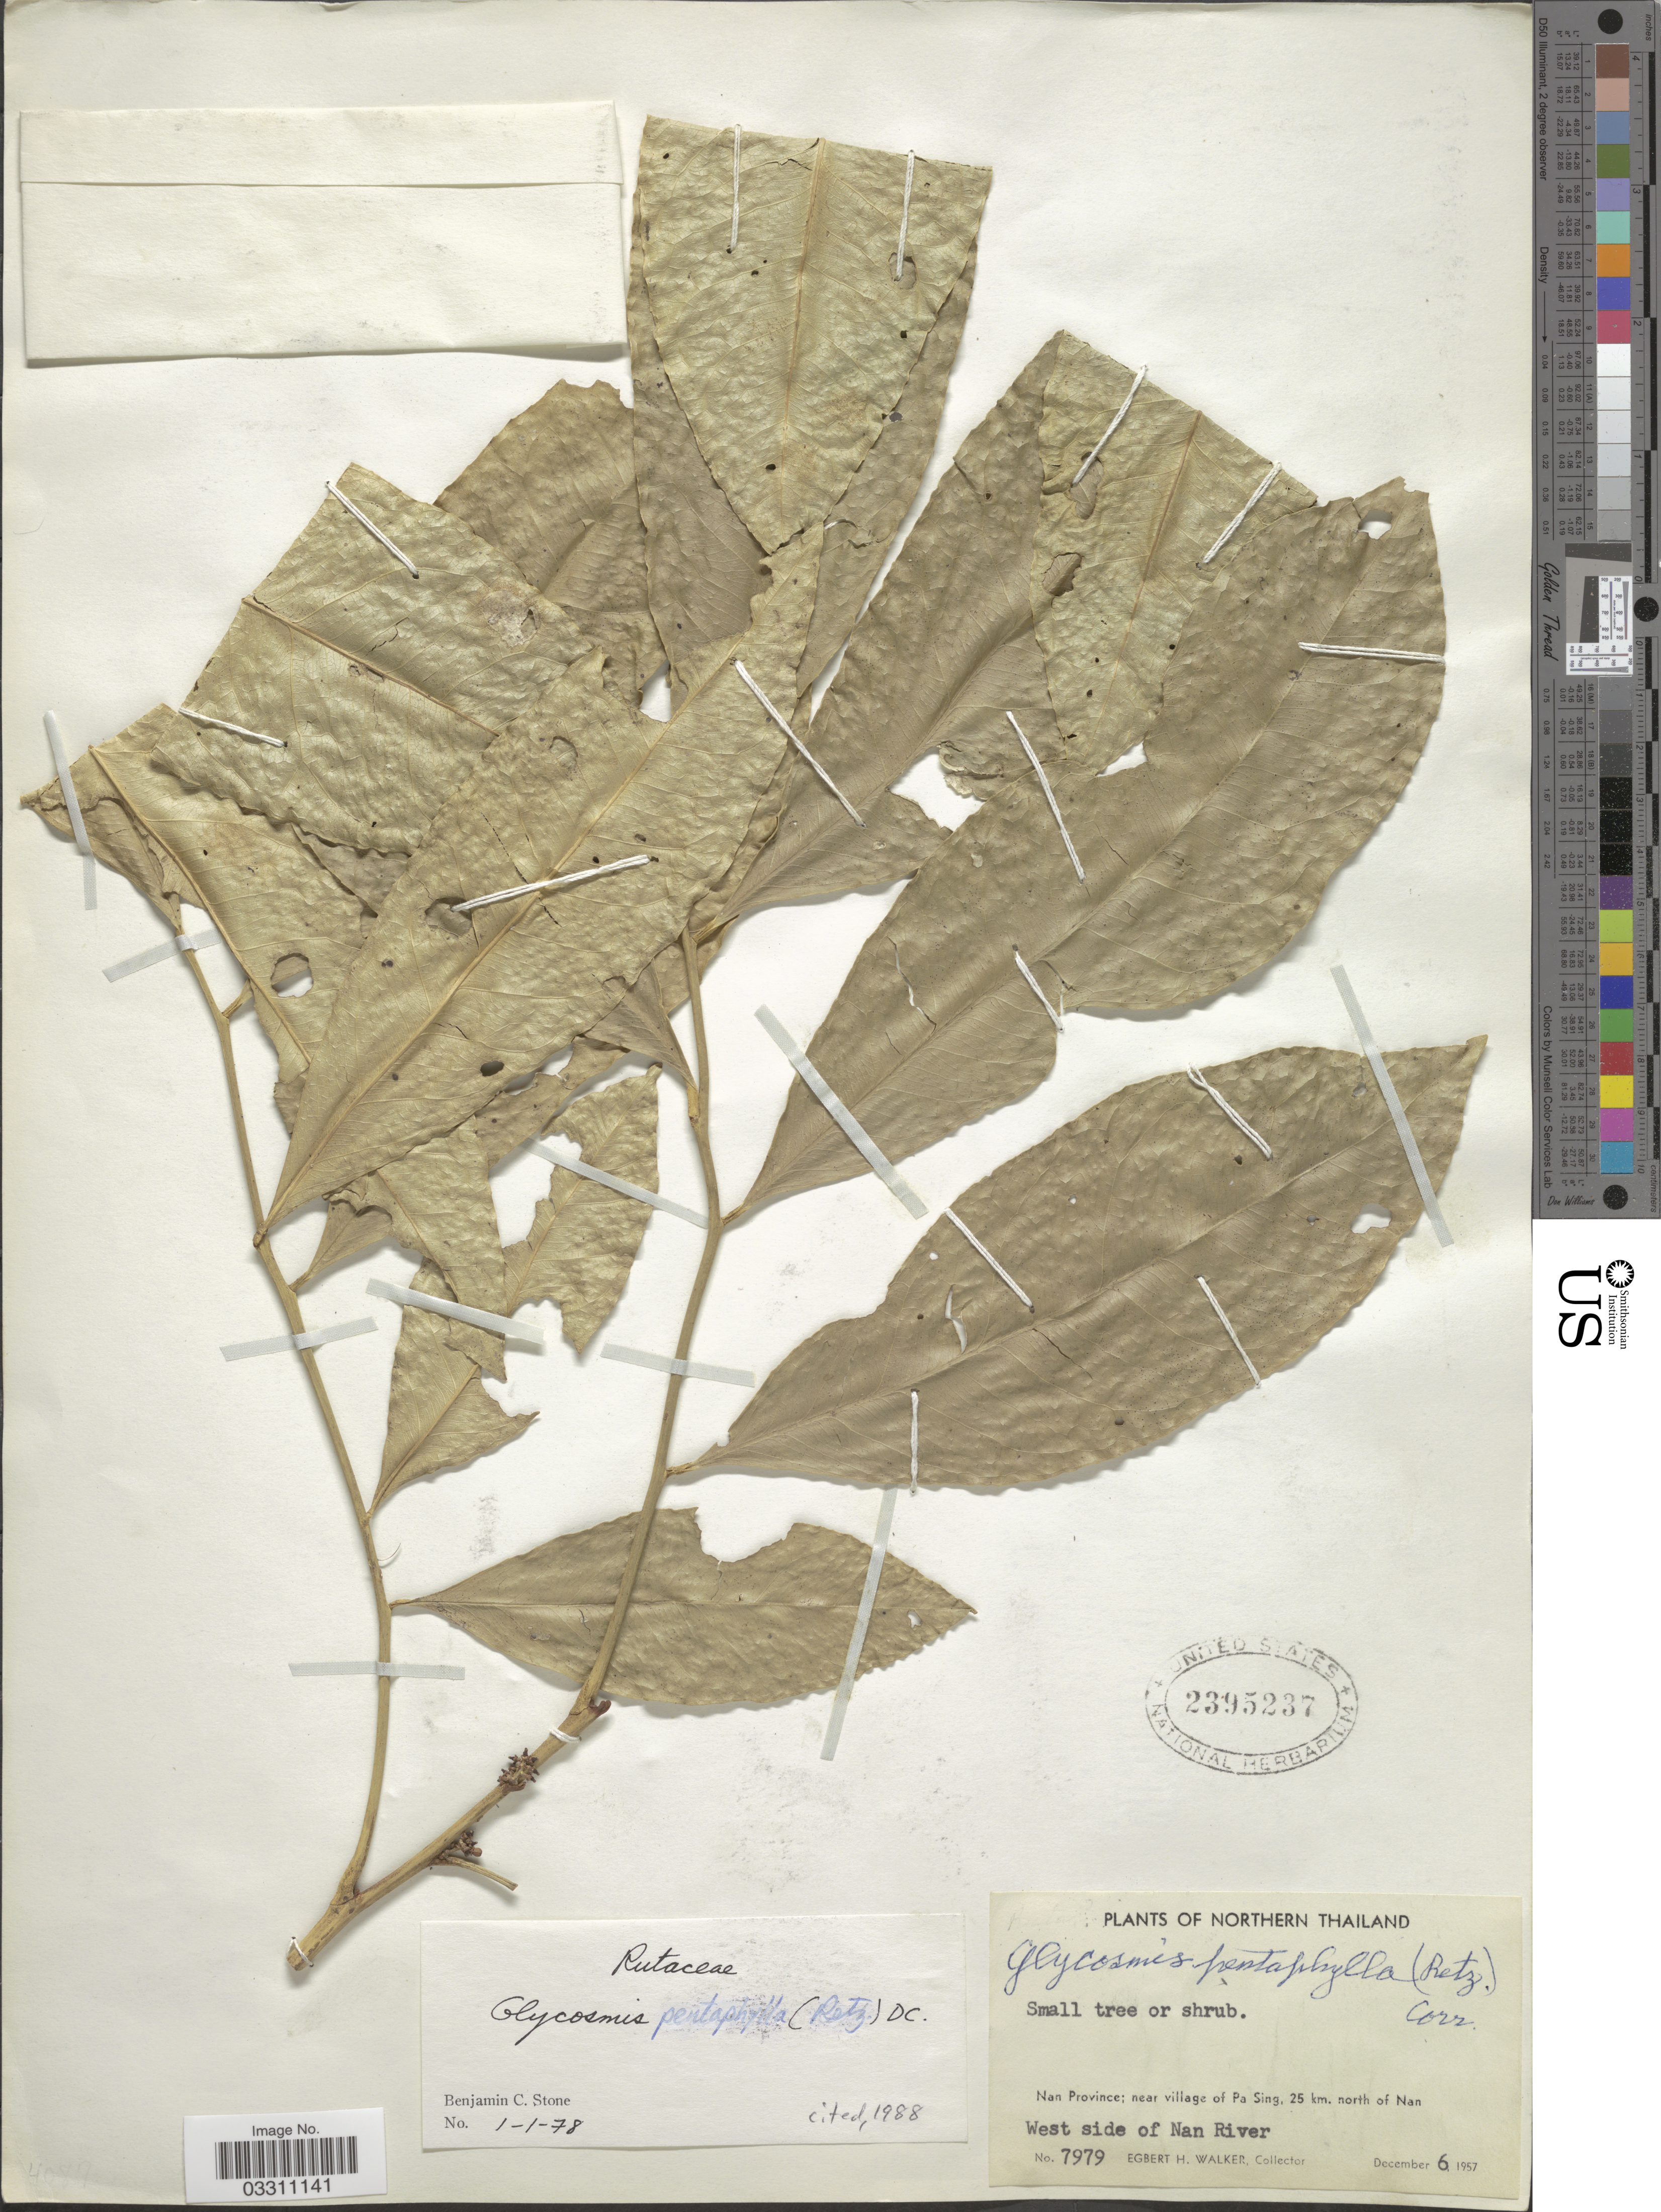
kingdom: Plantae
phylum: Tracheophyta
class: Magnoliopsida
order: Sapindales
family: Rutaceae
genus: Glycosmis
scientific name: Glycosmis pentaphylla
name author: (Retz.) DC.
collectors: E. H. Walker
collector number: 7979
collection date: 1957-12-06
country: Thailand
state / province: Nan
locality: Northern Thailand, Nan Province; near village of Pa Sing, 25 km. north of Nan, West side of Nan River.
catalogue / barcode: US 2395237